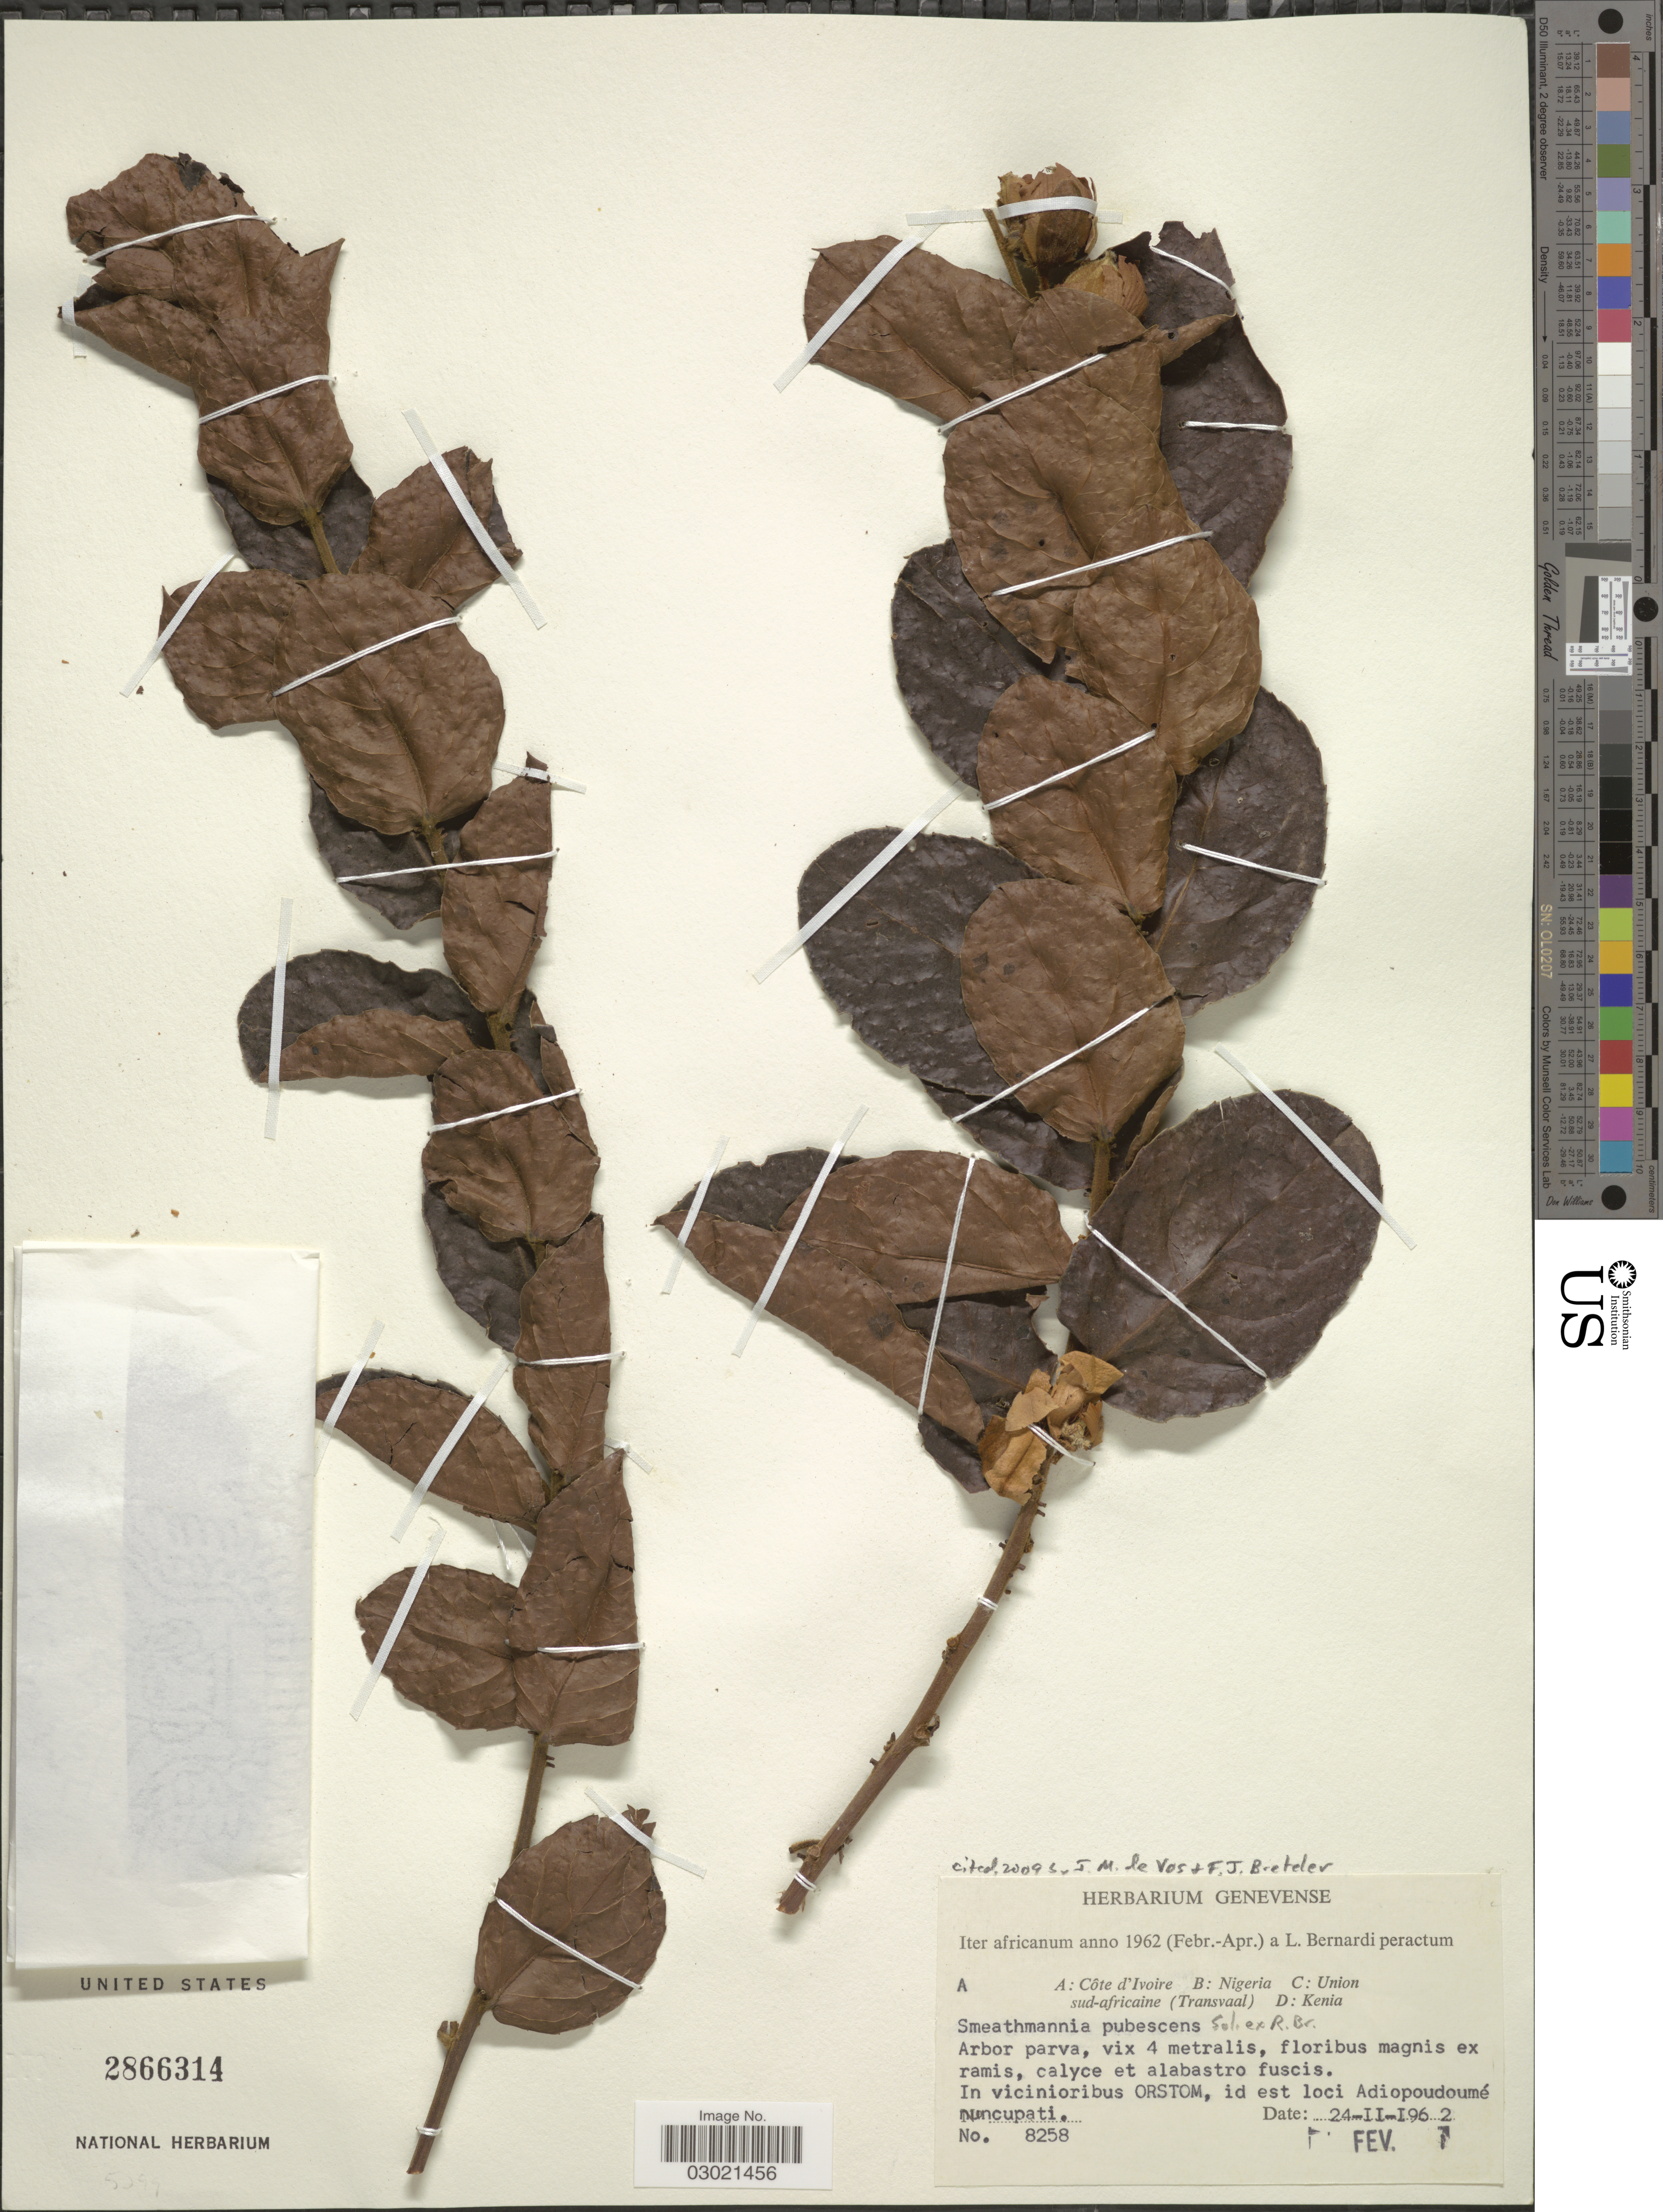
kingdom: Plantae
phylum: Tracheophyta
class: Magnoliopsida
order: Malpighiales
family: Passifloraceae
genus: Smeathmannia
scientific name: Smeathmannia pubescens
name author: Sol. ex R. Br.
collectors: L. Bernardi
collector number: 8258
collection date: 1962-02-24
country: Ivory Coast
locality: Côte d'Ivoire. In vicinioribus ORSTOM, id est loci Adiopoudoumé.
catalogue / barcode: US 2866314